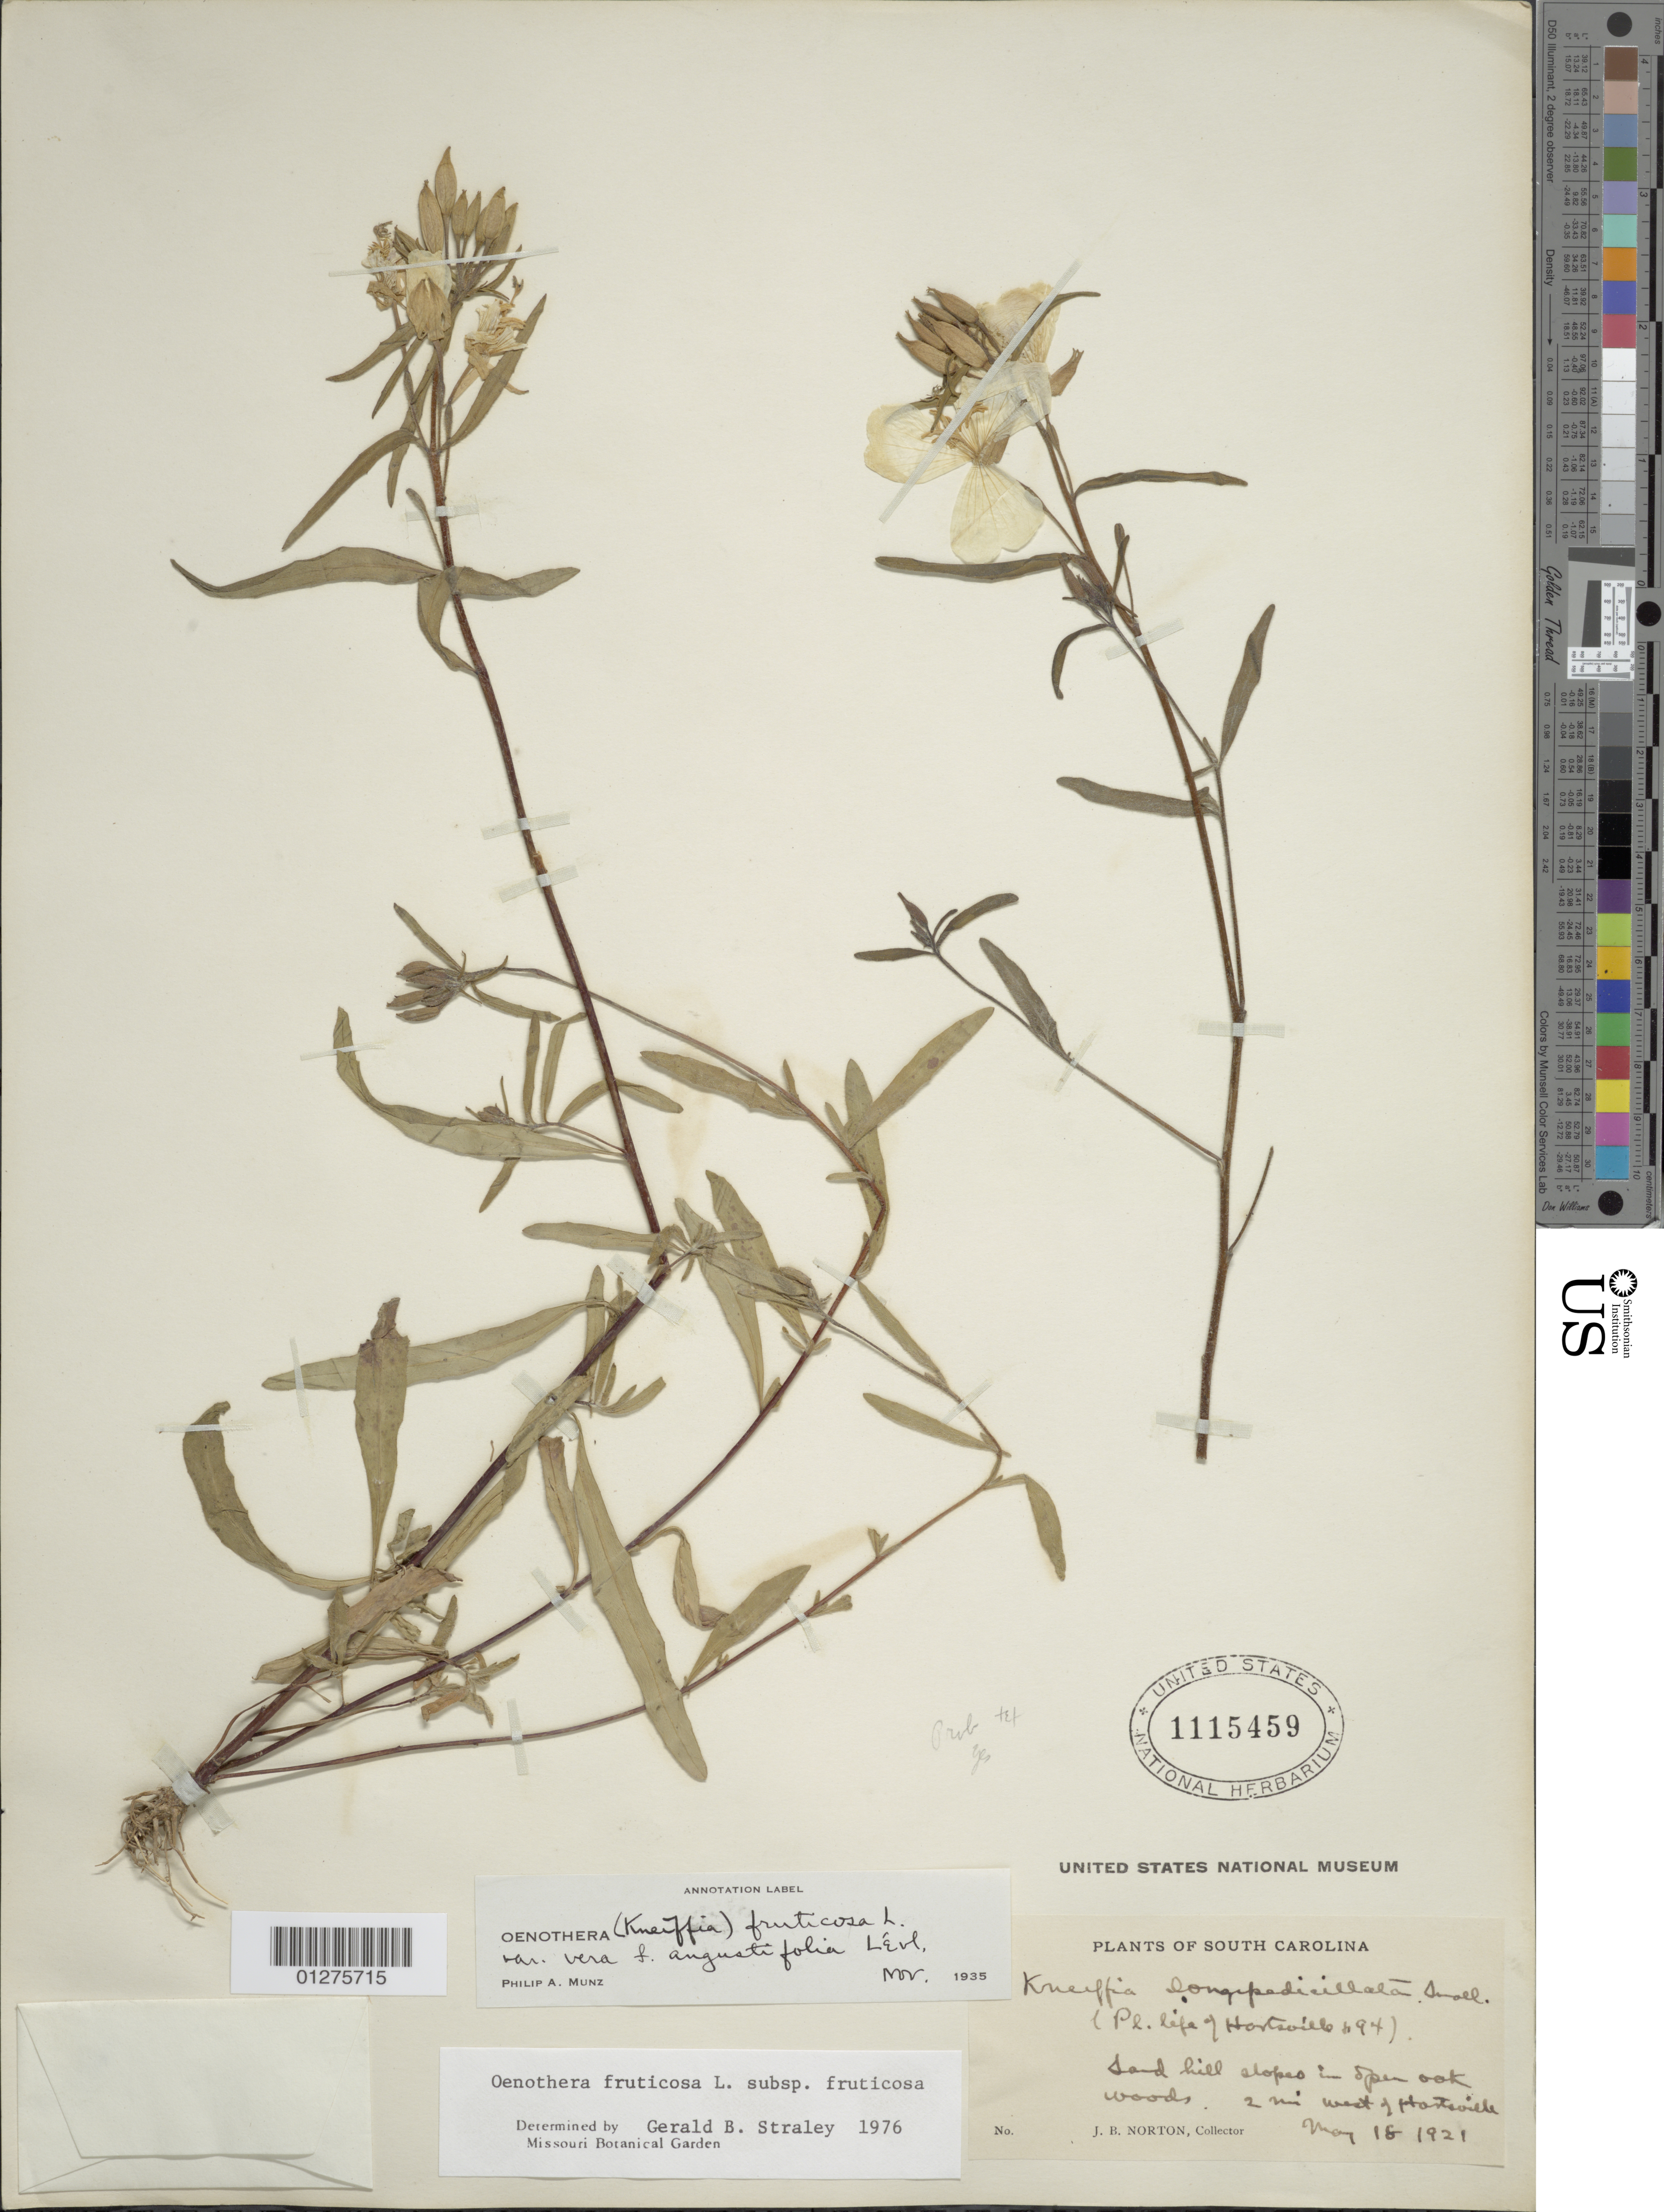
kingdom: Plantae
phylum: Tracheophyta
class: Magnoliopsida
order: Myrtales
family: Onagraceae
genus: Oenothera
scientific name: Oenothera fruticosa subsp. fruticosa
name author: L.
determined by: Straley, G. B.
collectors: J. Norton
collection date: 1921-05-18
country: United States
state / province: South Carolina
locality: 2 miles west of Hartsville.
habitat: Sand hill slopes in open oak woods.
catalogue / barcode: US 1115459